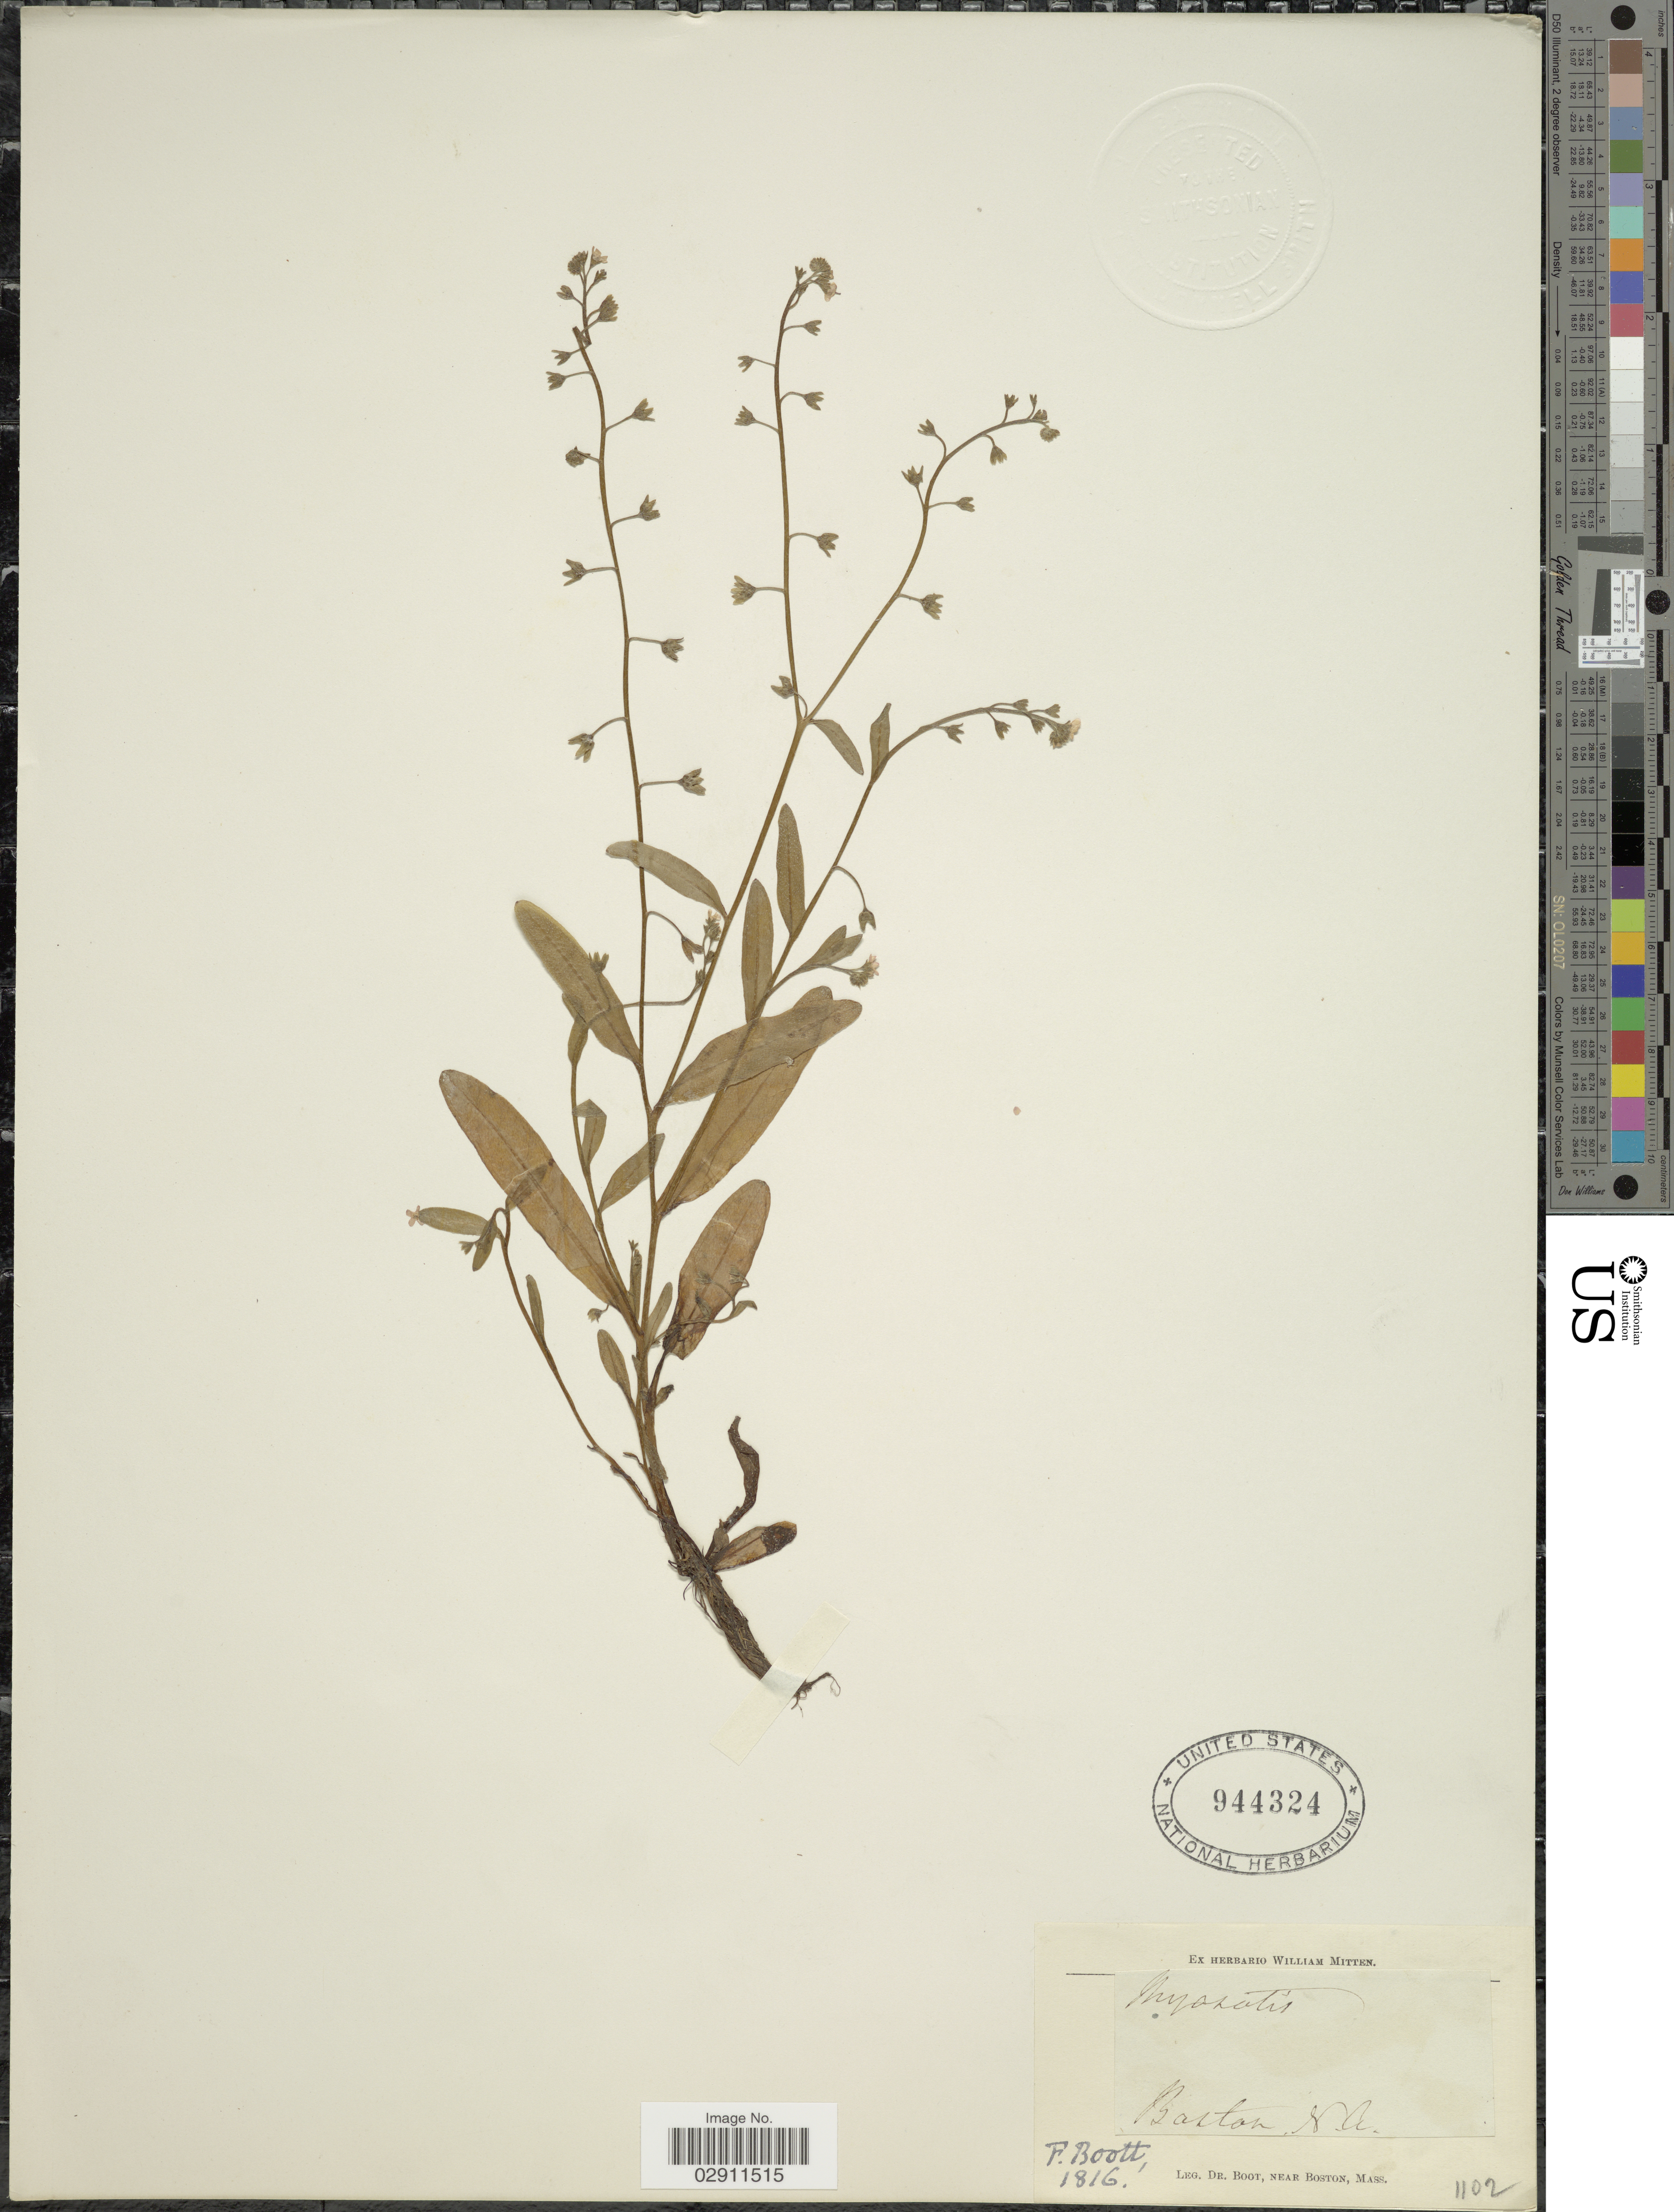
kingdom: Plantae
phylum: Tracheophyta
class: Magnoliopsida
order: Boraginales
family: Boraginaceae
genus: Myosotis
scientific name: Myosotis sp.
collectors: Boot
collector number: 1102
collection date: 1816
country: United States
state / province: North Carolina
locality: Near Boston.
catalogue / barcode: US 944324